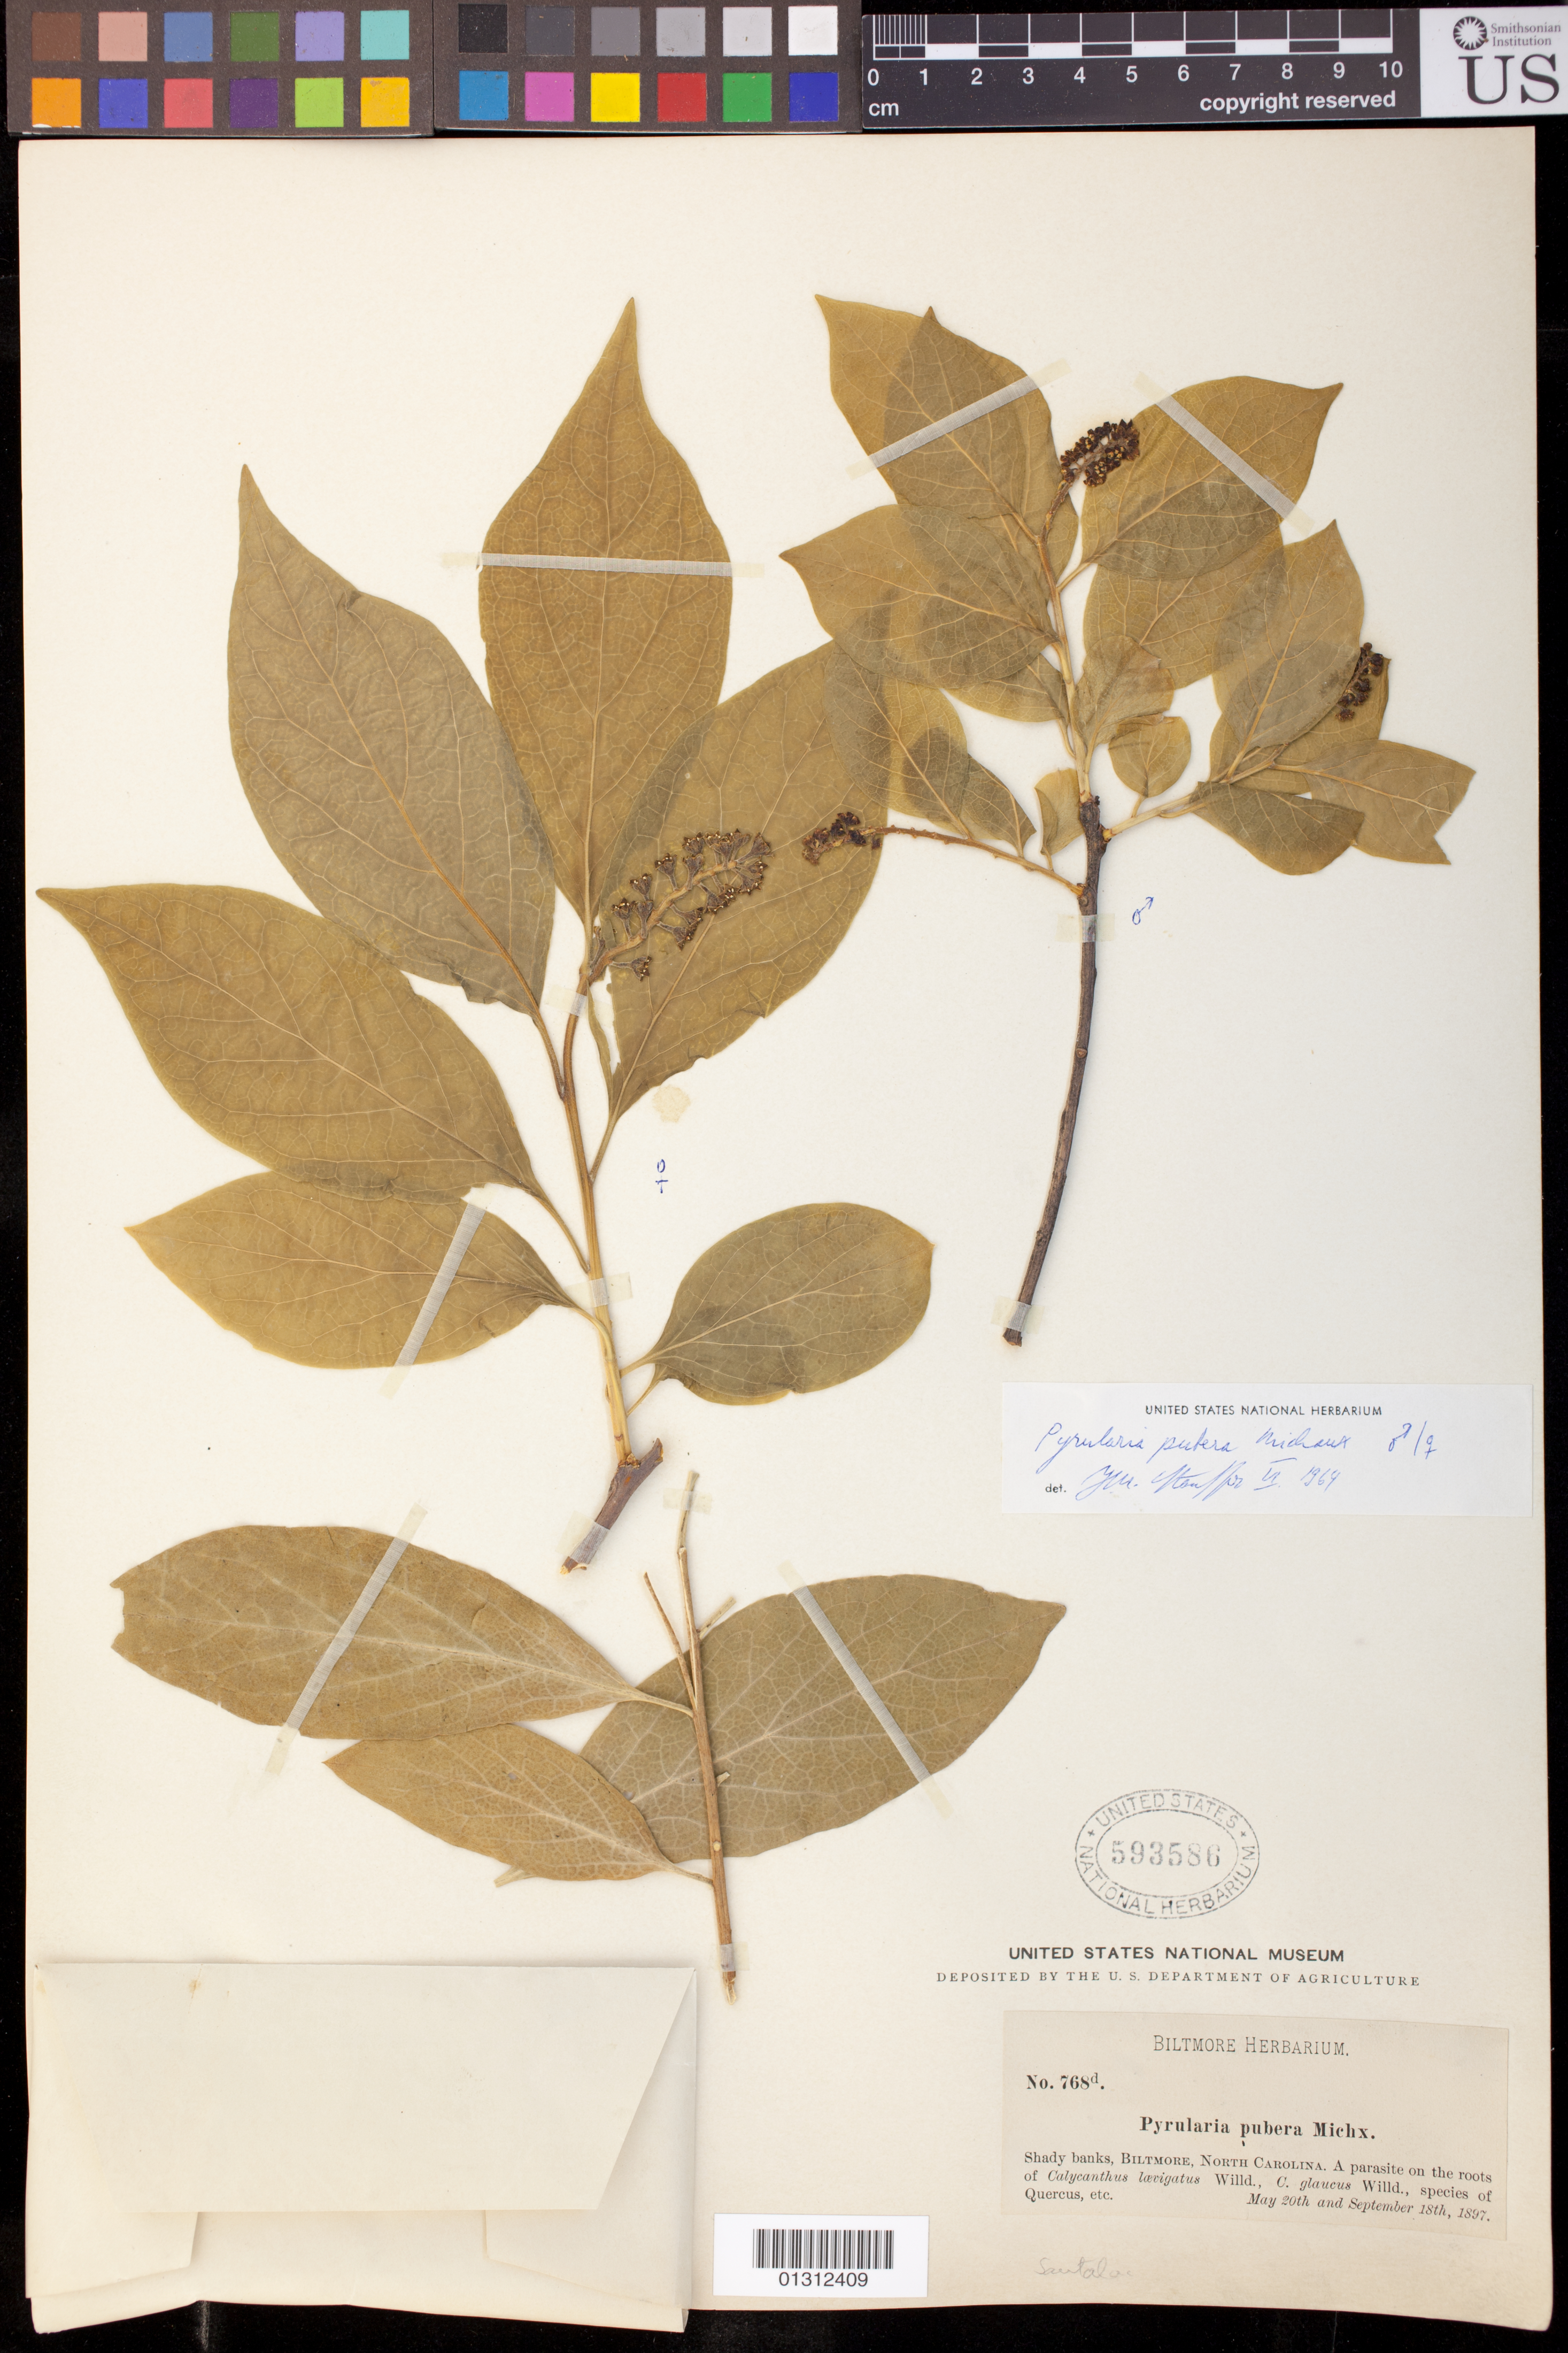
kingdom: Plantae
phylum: Tracheophyta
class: Magnoliopsida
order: Santalales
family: Cervantesiaceae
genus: Pyrularia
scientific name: Pyrularia pubera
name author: Michx.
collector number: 768d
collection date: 1897-05-20,1897-09-18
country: United States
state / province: North Carolina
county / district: Buncombe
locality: Biltmore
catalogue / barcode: US 593586